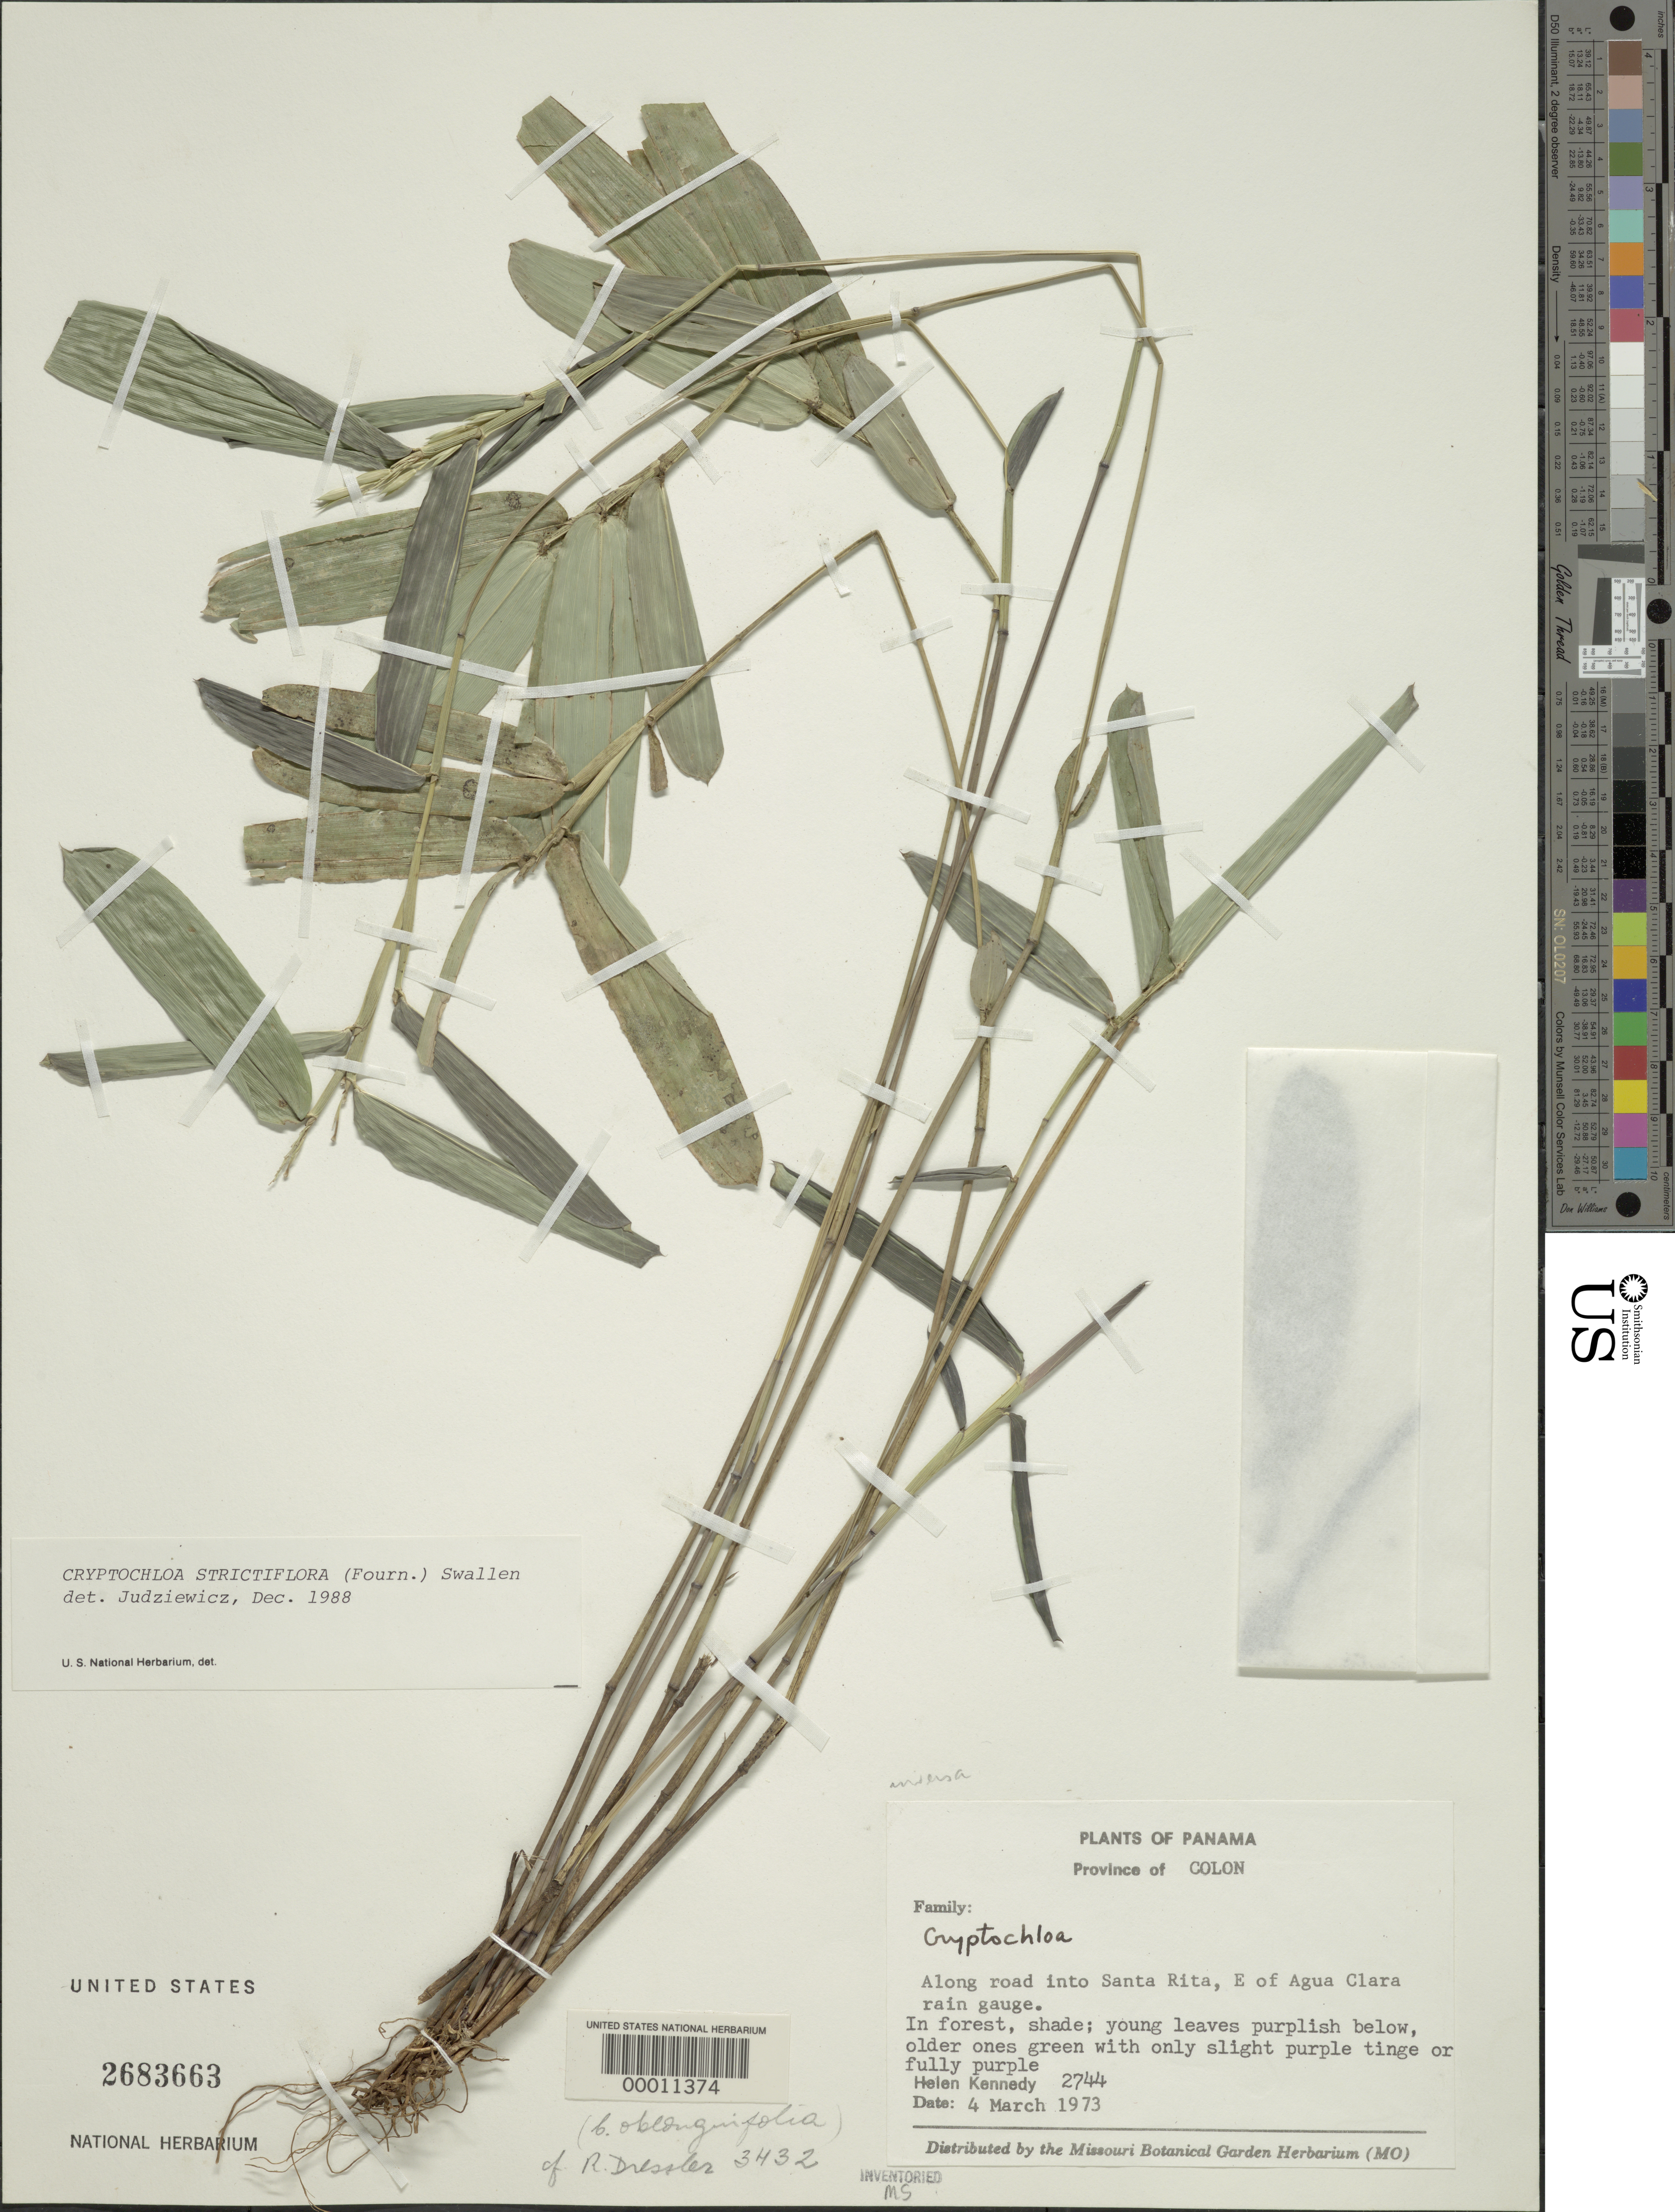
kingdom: Plantae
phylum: Tracheophyta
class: Liliopsida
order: Poales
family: Poaceae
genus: Cryptochloa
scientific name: Cryptochloa sp.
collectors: H. Kennedy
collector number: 2744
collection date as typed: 04 Mar 1973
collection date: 1973-03-04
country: Panama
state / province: Colón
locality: Santa Rita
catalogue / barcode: US 2683663